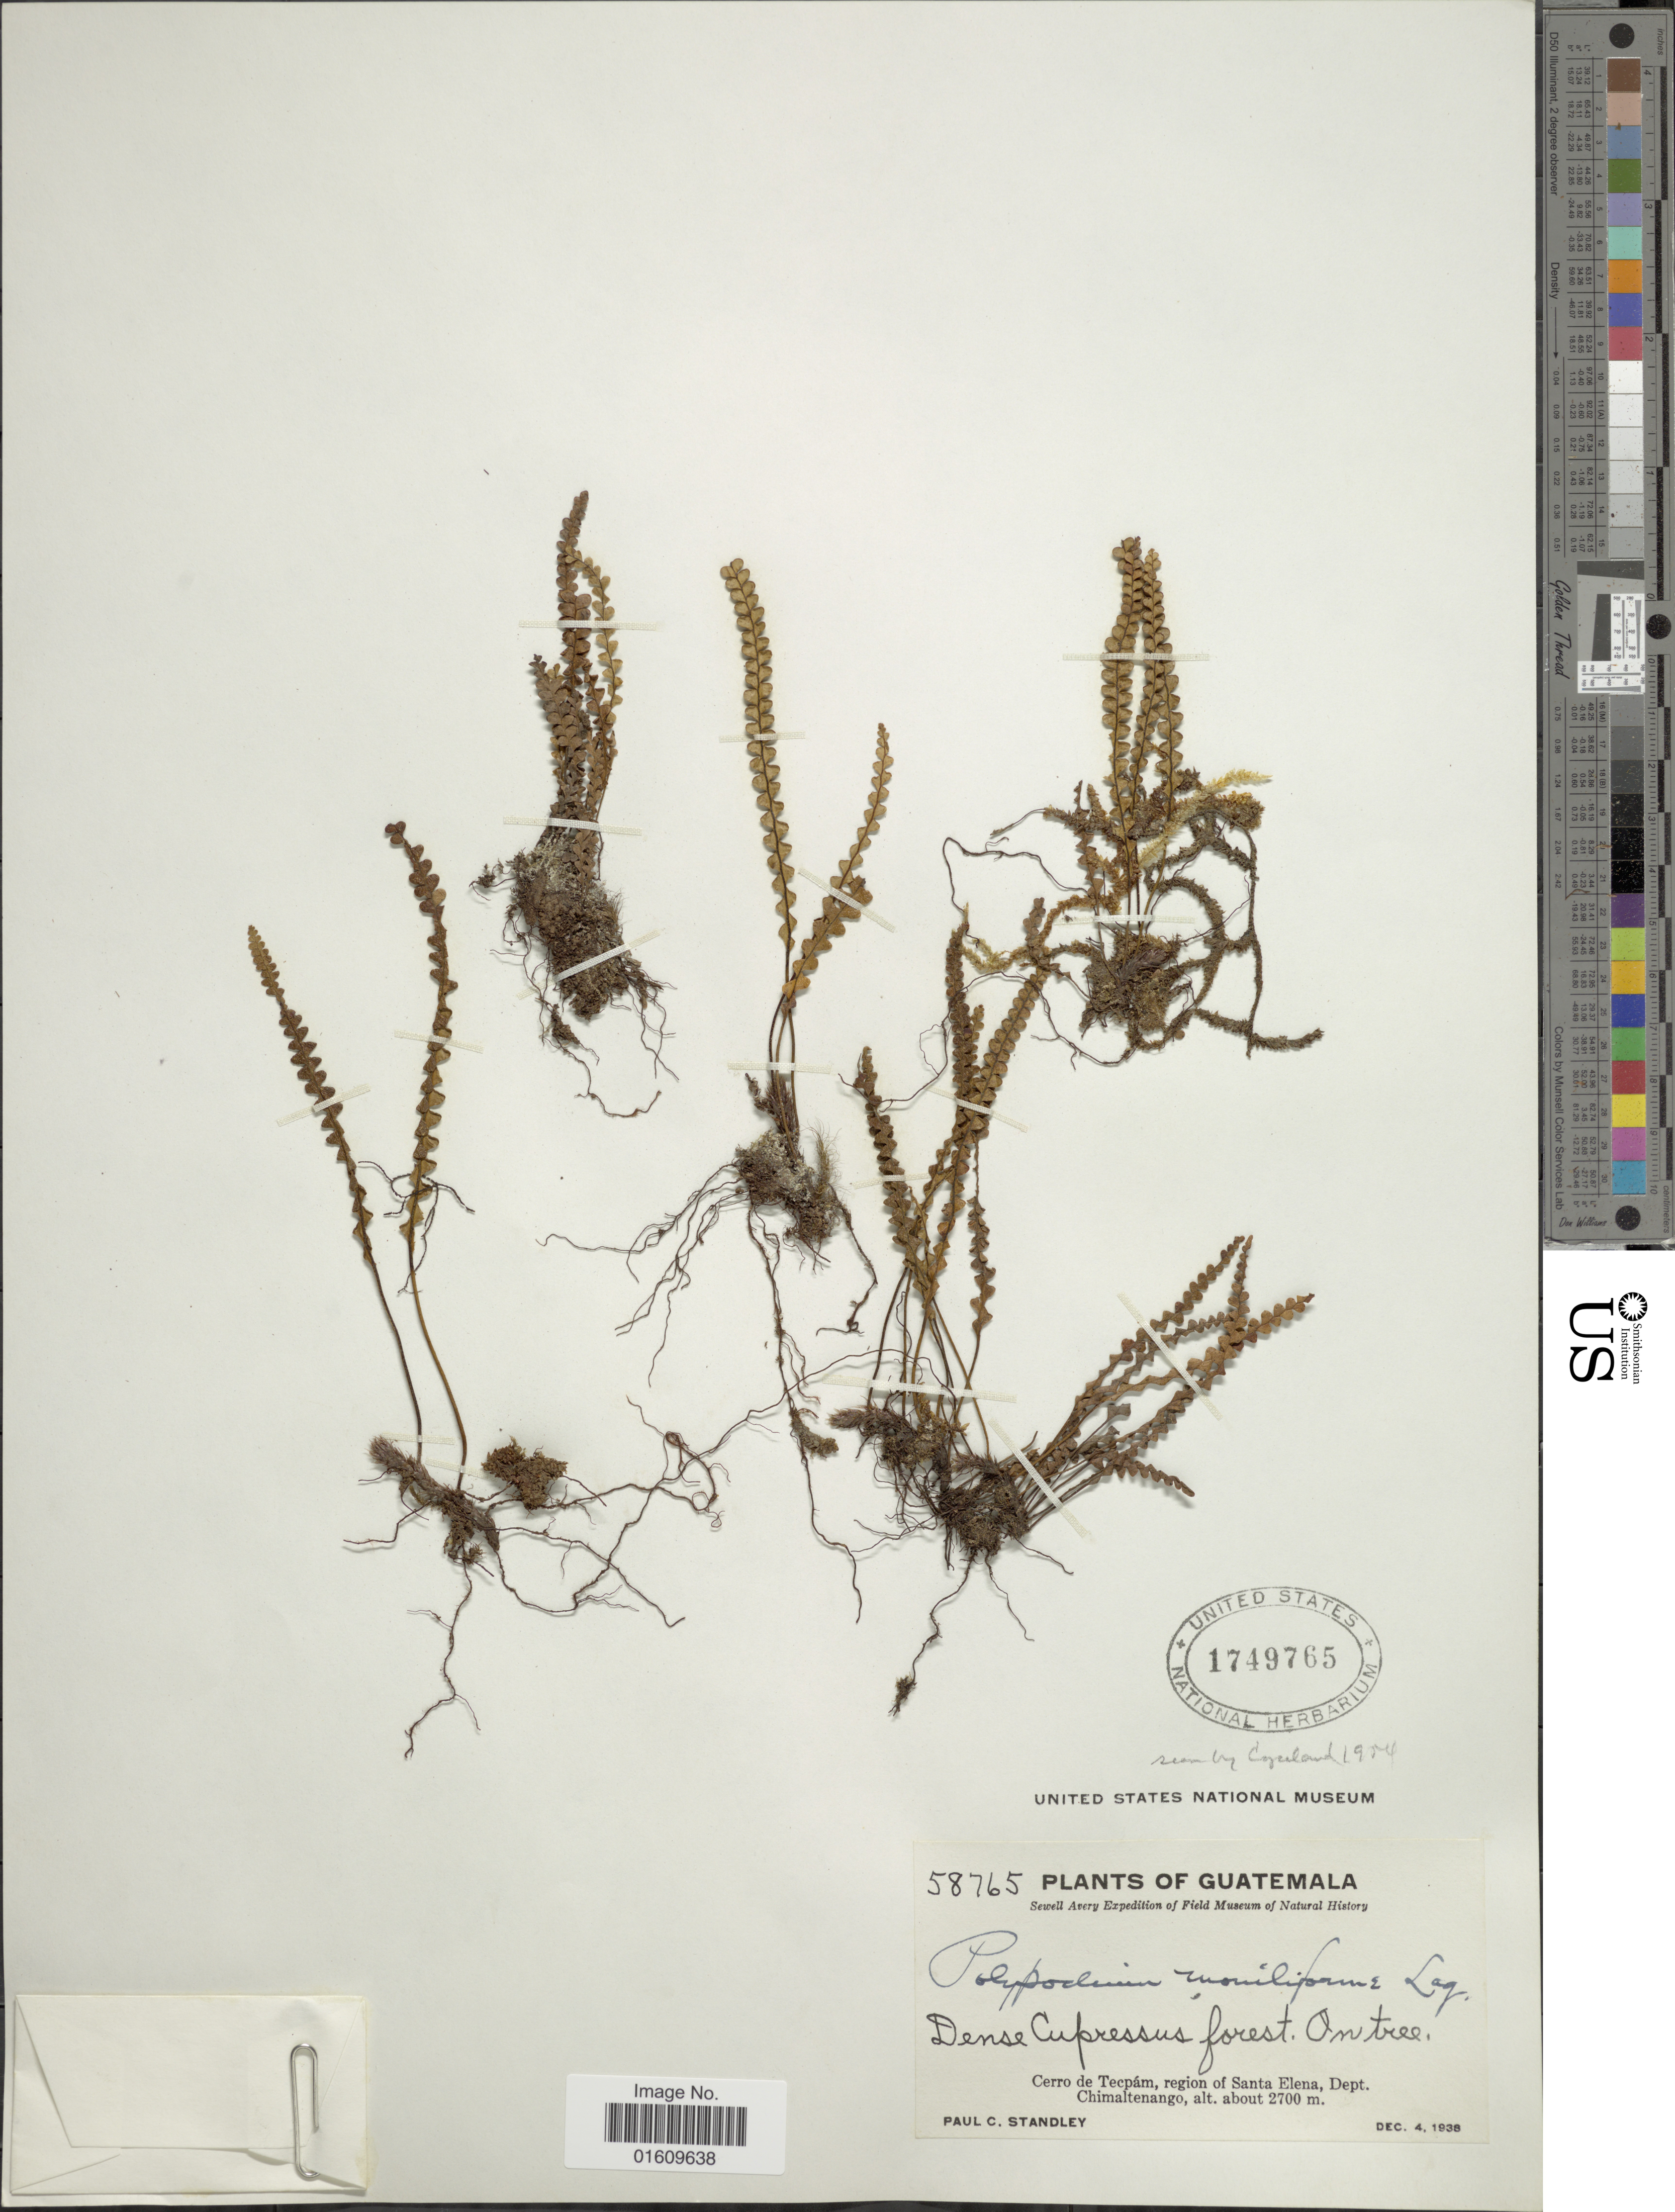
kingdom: Plantae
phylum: Tracheophyta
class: Polypodiopsida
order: Polypodiales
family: Polypodiaceae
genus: Melpomene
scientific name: Melpomene moniliformis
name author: (Lag. ex Sw.) A.R. Sm. & R.C. Moran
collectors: P. C. Standley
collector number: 58765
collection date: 1938-12-04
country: Guatemala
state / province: Chimaltenango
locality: Cerro de Tecpam, region of santa Elena, Dept Chimaltenango.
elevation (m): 2700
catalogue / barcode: US 1749765